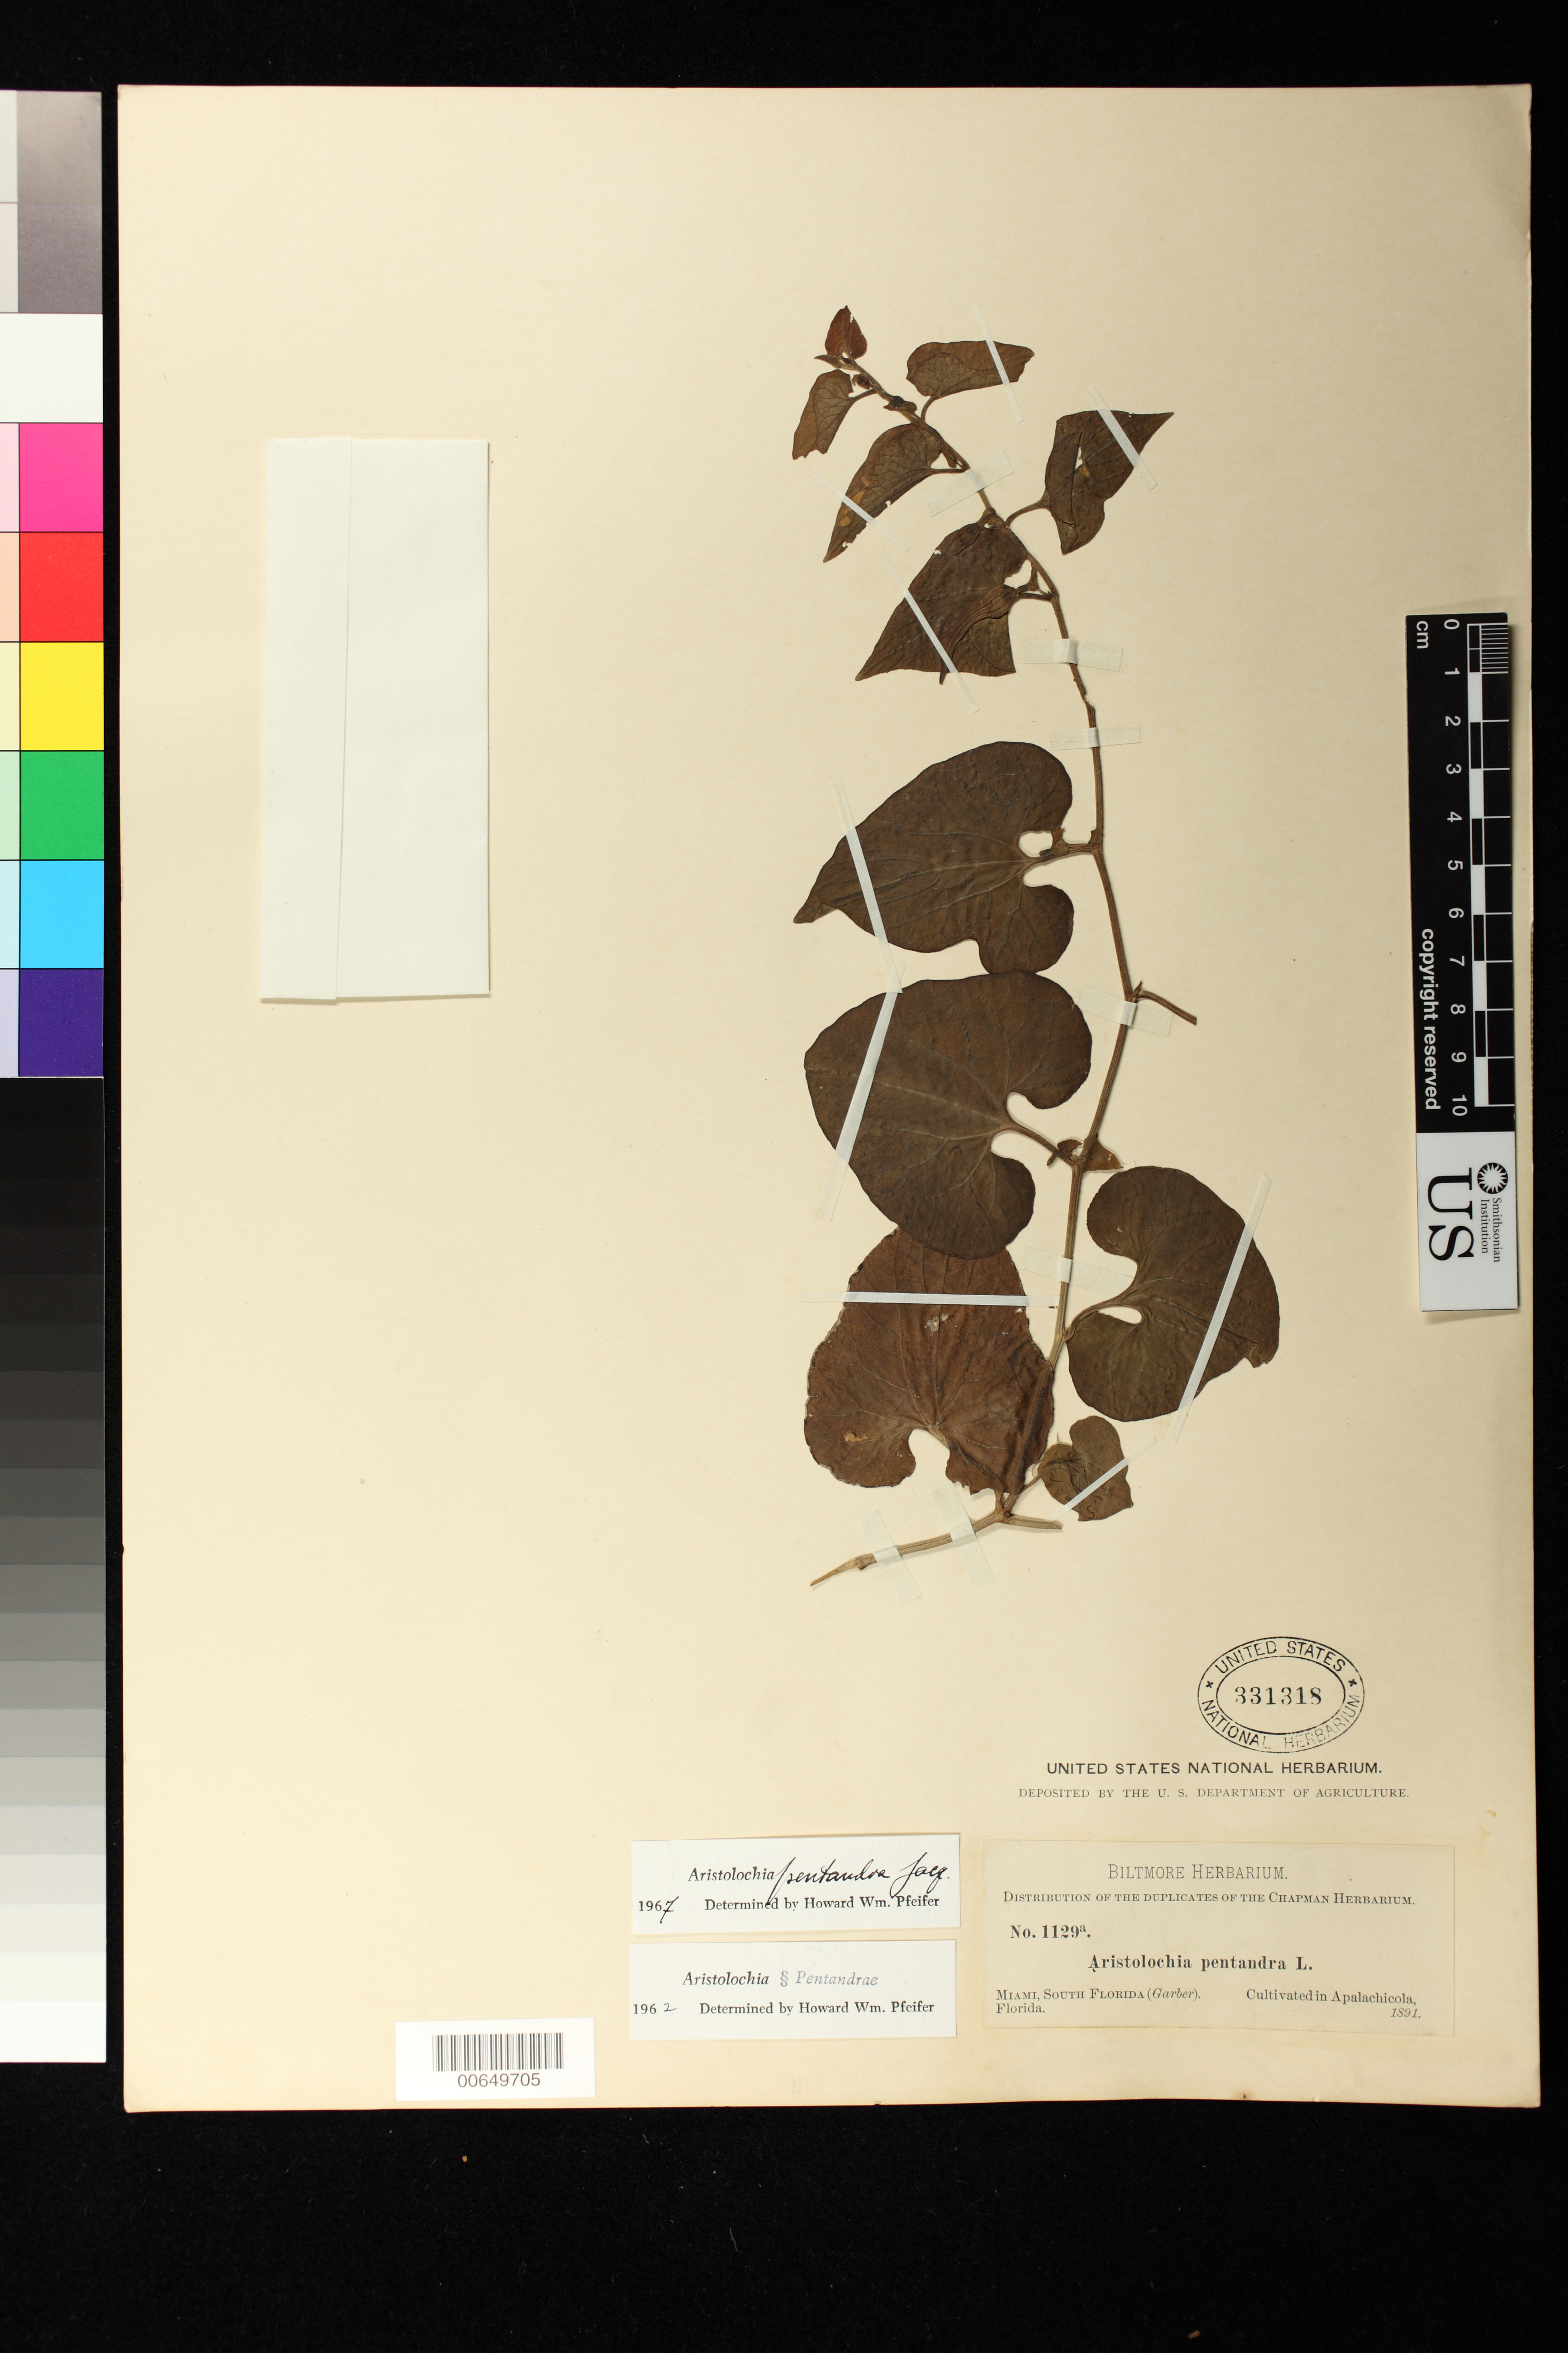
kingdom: Plantae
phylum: Tracheophyta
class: Magnoliopsida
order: Piperales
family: Aristolochiaceae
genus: Aristolochia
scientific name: Aristolochia pentandra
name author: Sessé & Moc.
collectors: A. P. Garber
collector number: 1129a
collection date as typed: Mar 1877 to -- May 1877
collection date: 1877-03/1877-05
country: United States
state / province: Florida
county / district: Dade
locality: Miami, S FL; Cultivated in Appalachicola, FL. 1891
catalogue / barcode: US 331318